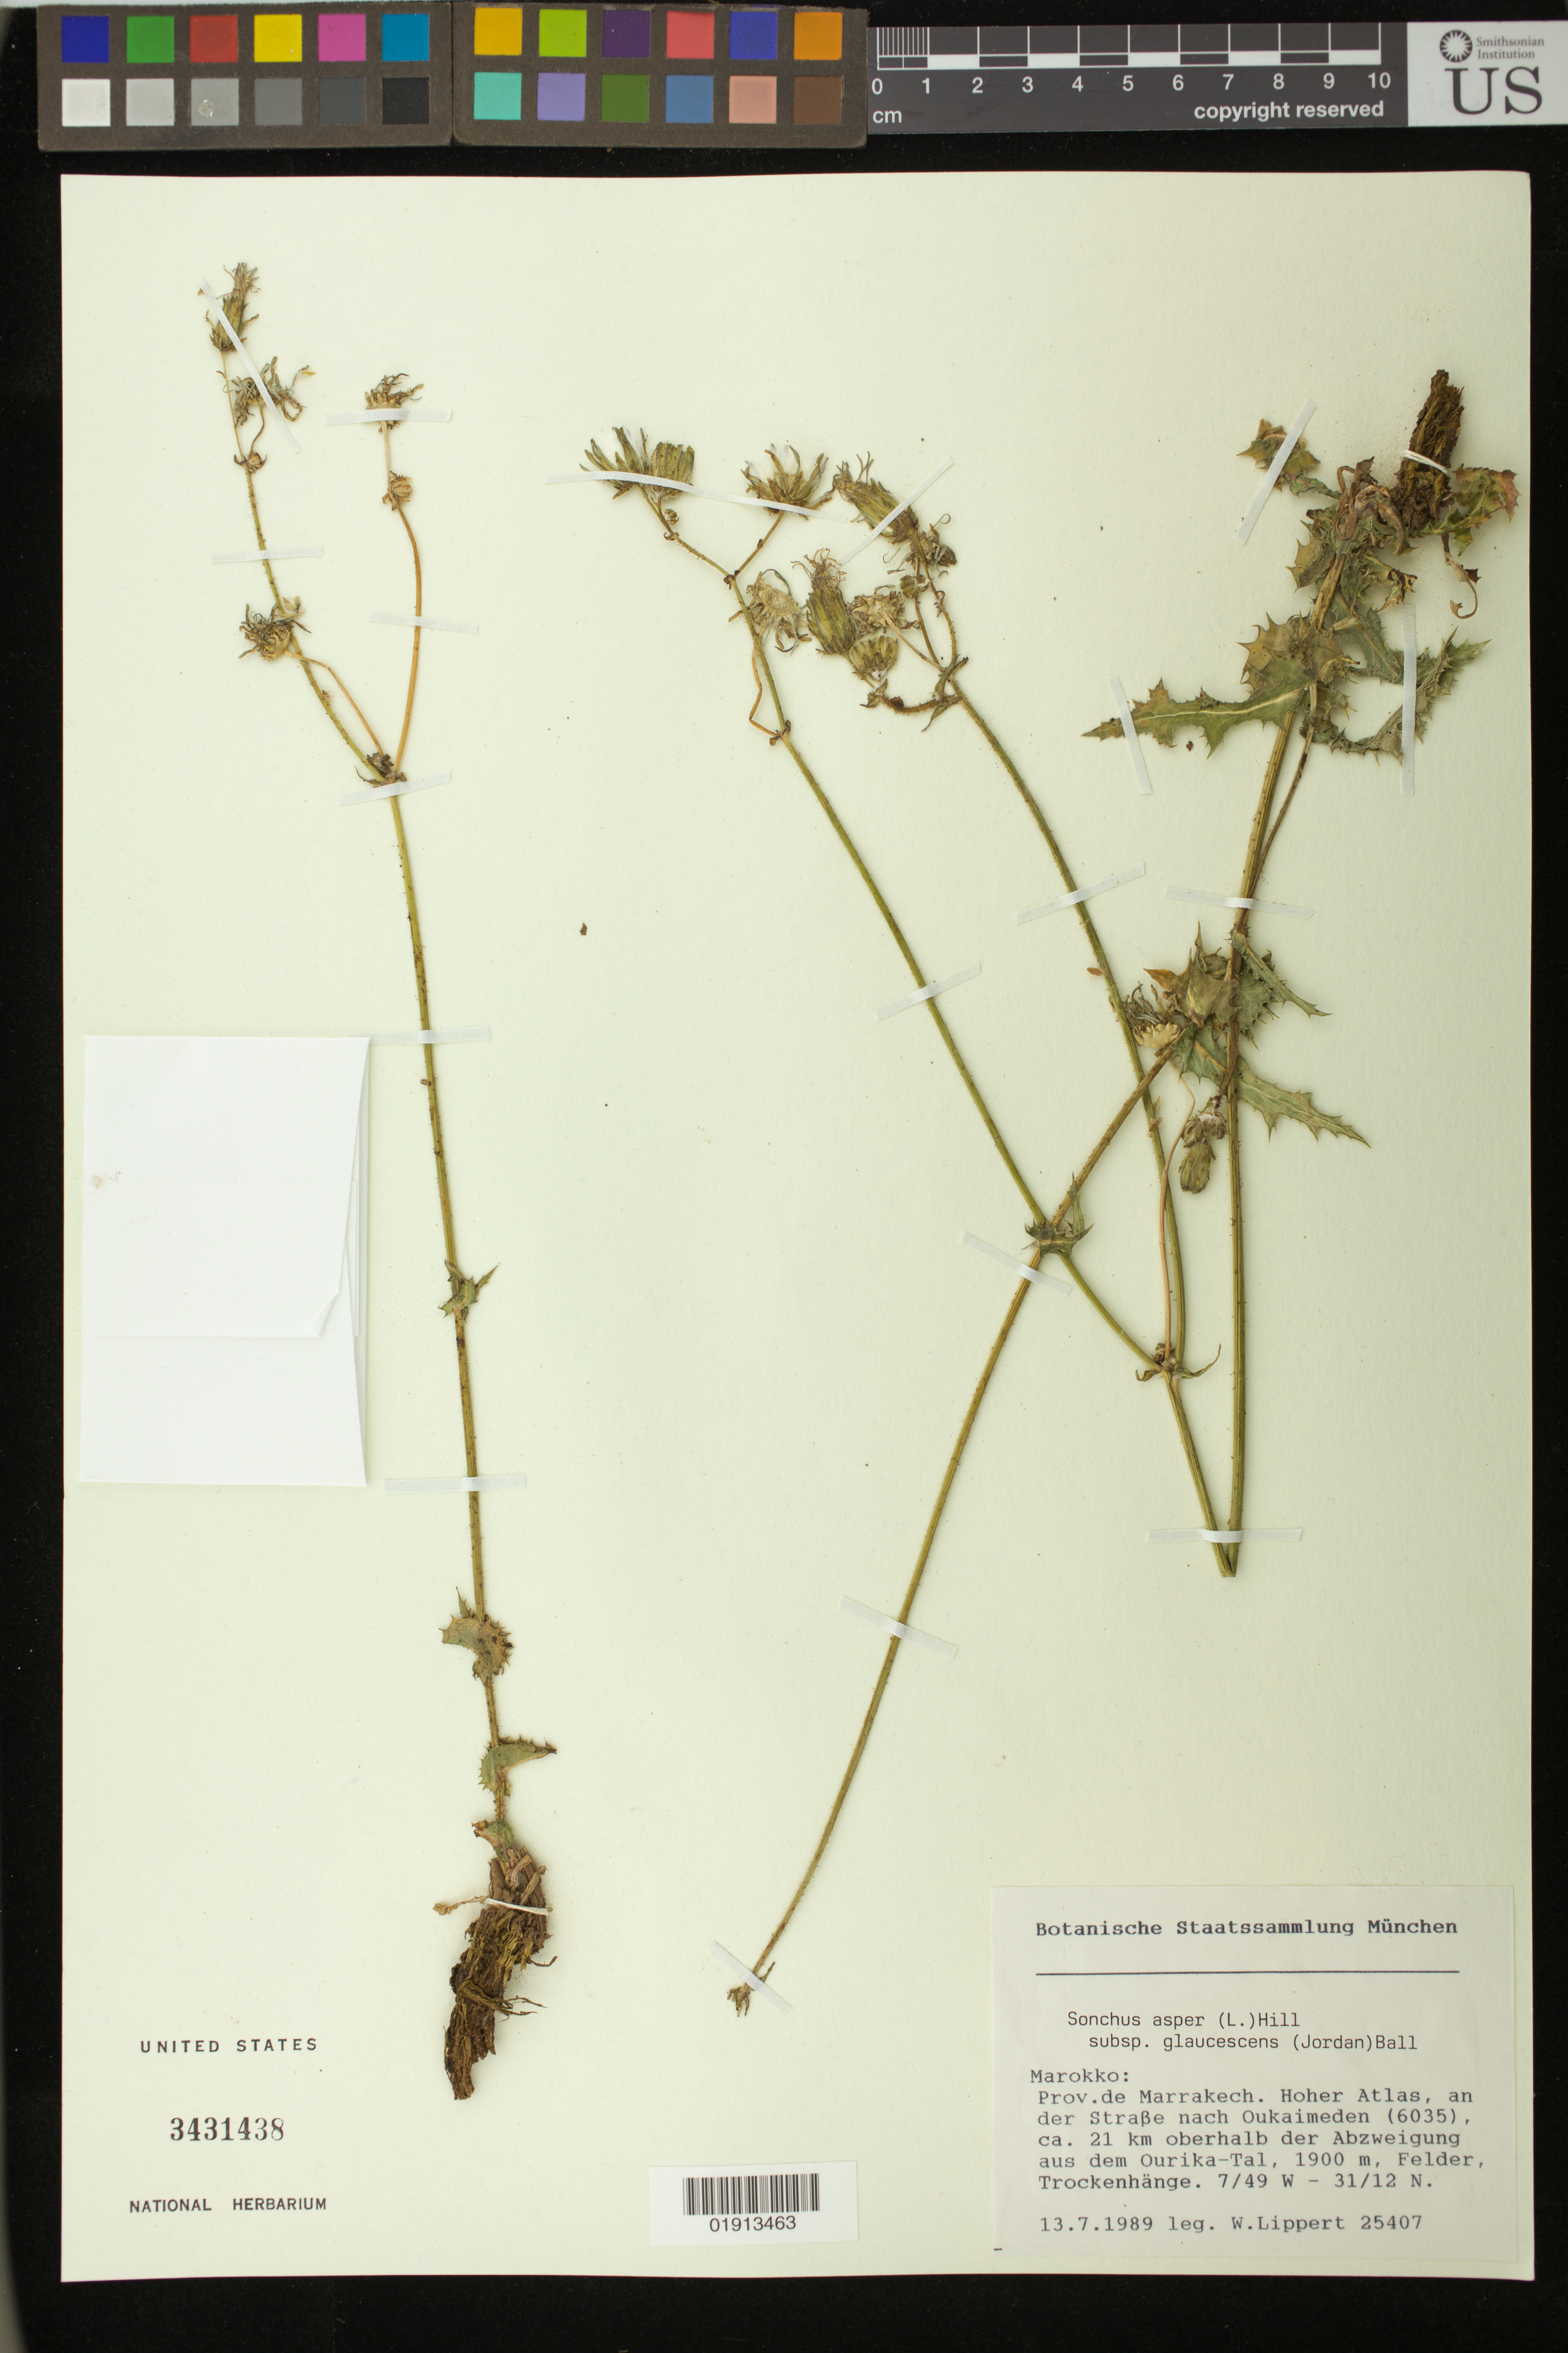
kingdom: Plantae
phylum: Tracheophyta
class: Magnoliopsida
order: Asterales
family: Asteraceae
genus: Sonchus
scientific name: Sonchus asper subsp. glaucescens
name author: (Jord.) Ball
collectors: W. Lippert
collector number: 25407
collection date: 1989-07-13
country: Morocco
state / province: Marrakech-Tensift-Al Haouz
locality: Prov. de Marrakech, Hoher Atlas, an der straße nach, Oukaimeden, ca. 21 km oberhalb der Abzweigung aus des Ourika-Tal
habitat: Felder, Tockenhänge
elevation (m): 1900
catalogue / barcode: US 3431438